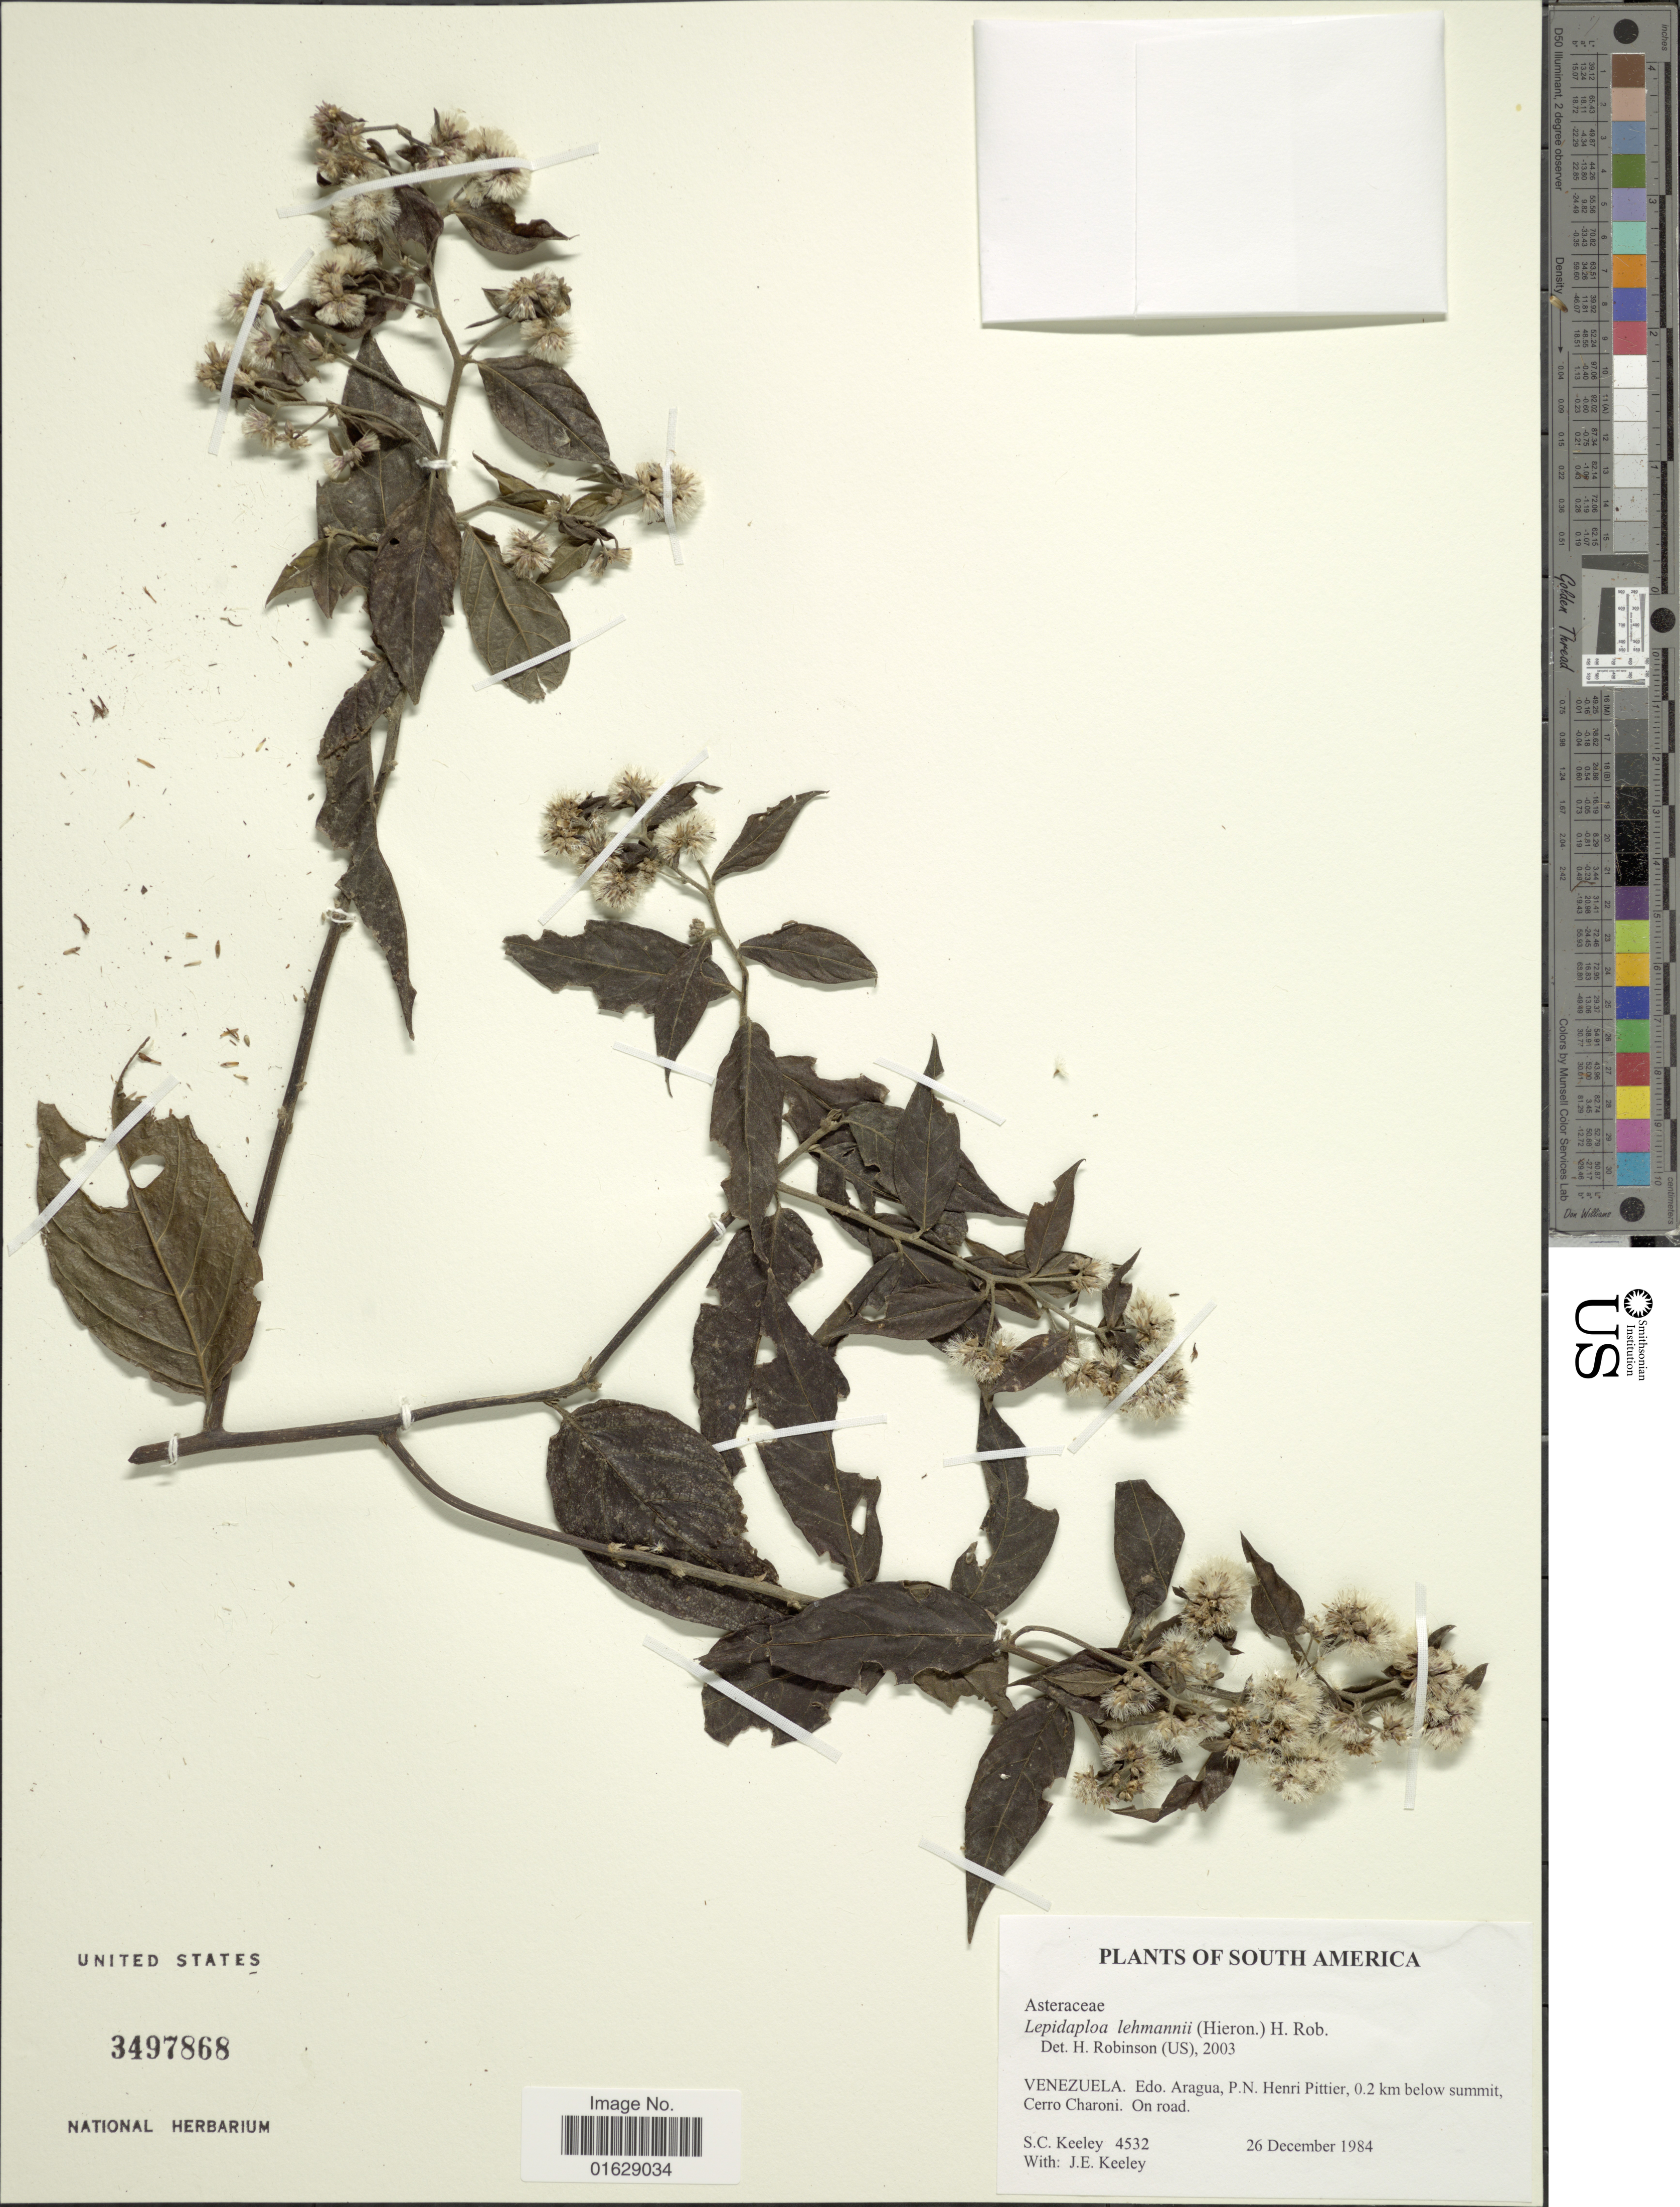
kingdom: Plantae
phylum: Tracheophyta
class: Magnoliopsida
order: Asterales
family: Asteraceae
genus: Lepidaploa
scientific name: Lepidaploa lehmannii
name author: (Hieron.) H. Rob.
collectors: S. C. Keeley & J. E. Keeley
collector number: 4532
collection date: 1984-12-26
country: Venezuela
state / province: Aragua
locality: Edo. Aragua, P.N. Henri Pittier, 0.2 km below summit, Cerro Charoni. On road.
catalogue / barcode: US 3497868